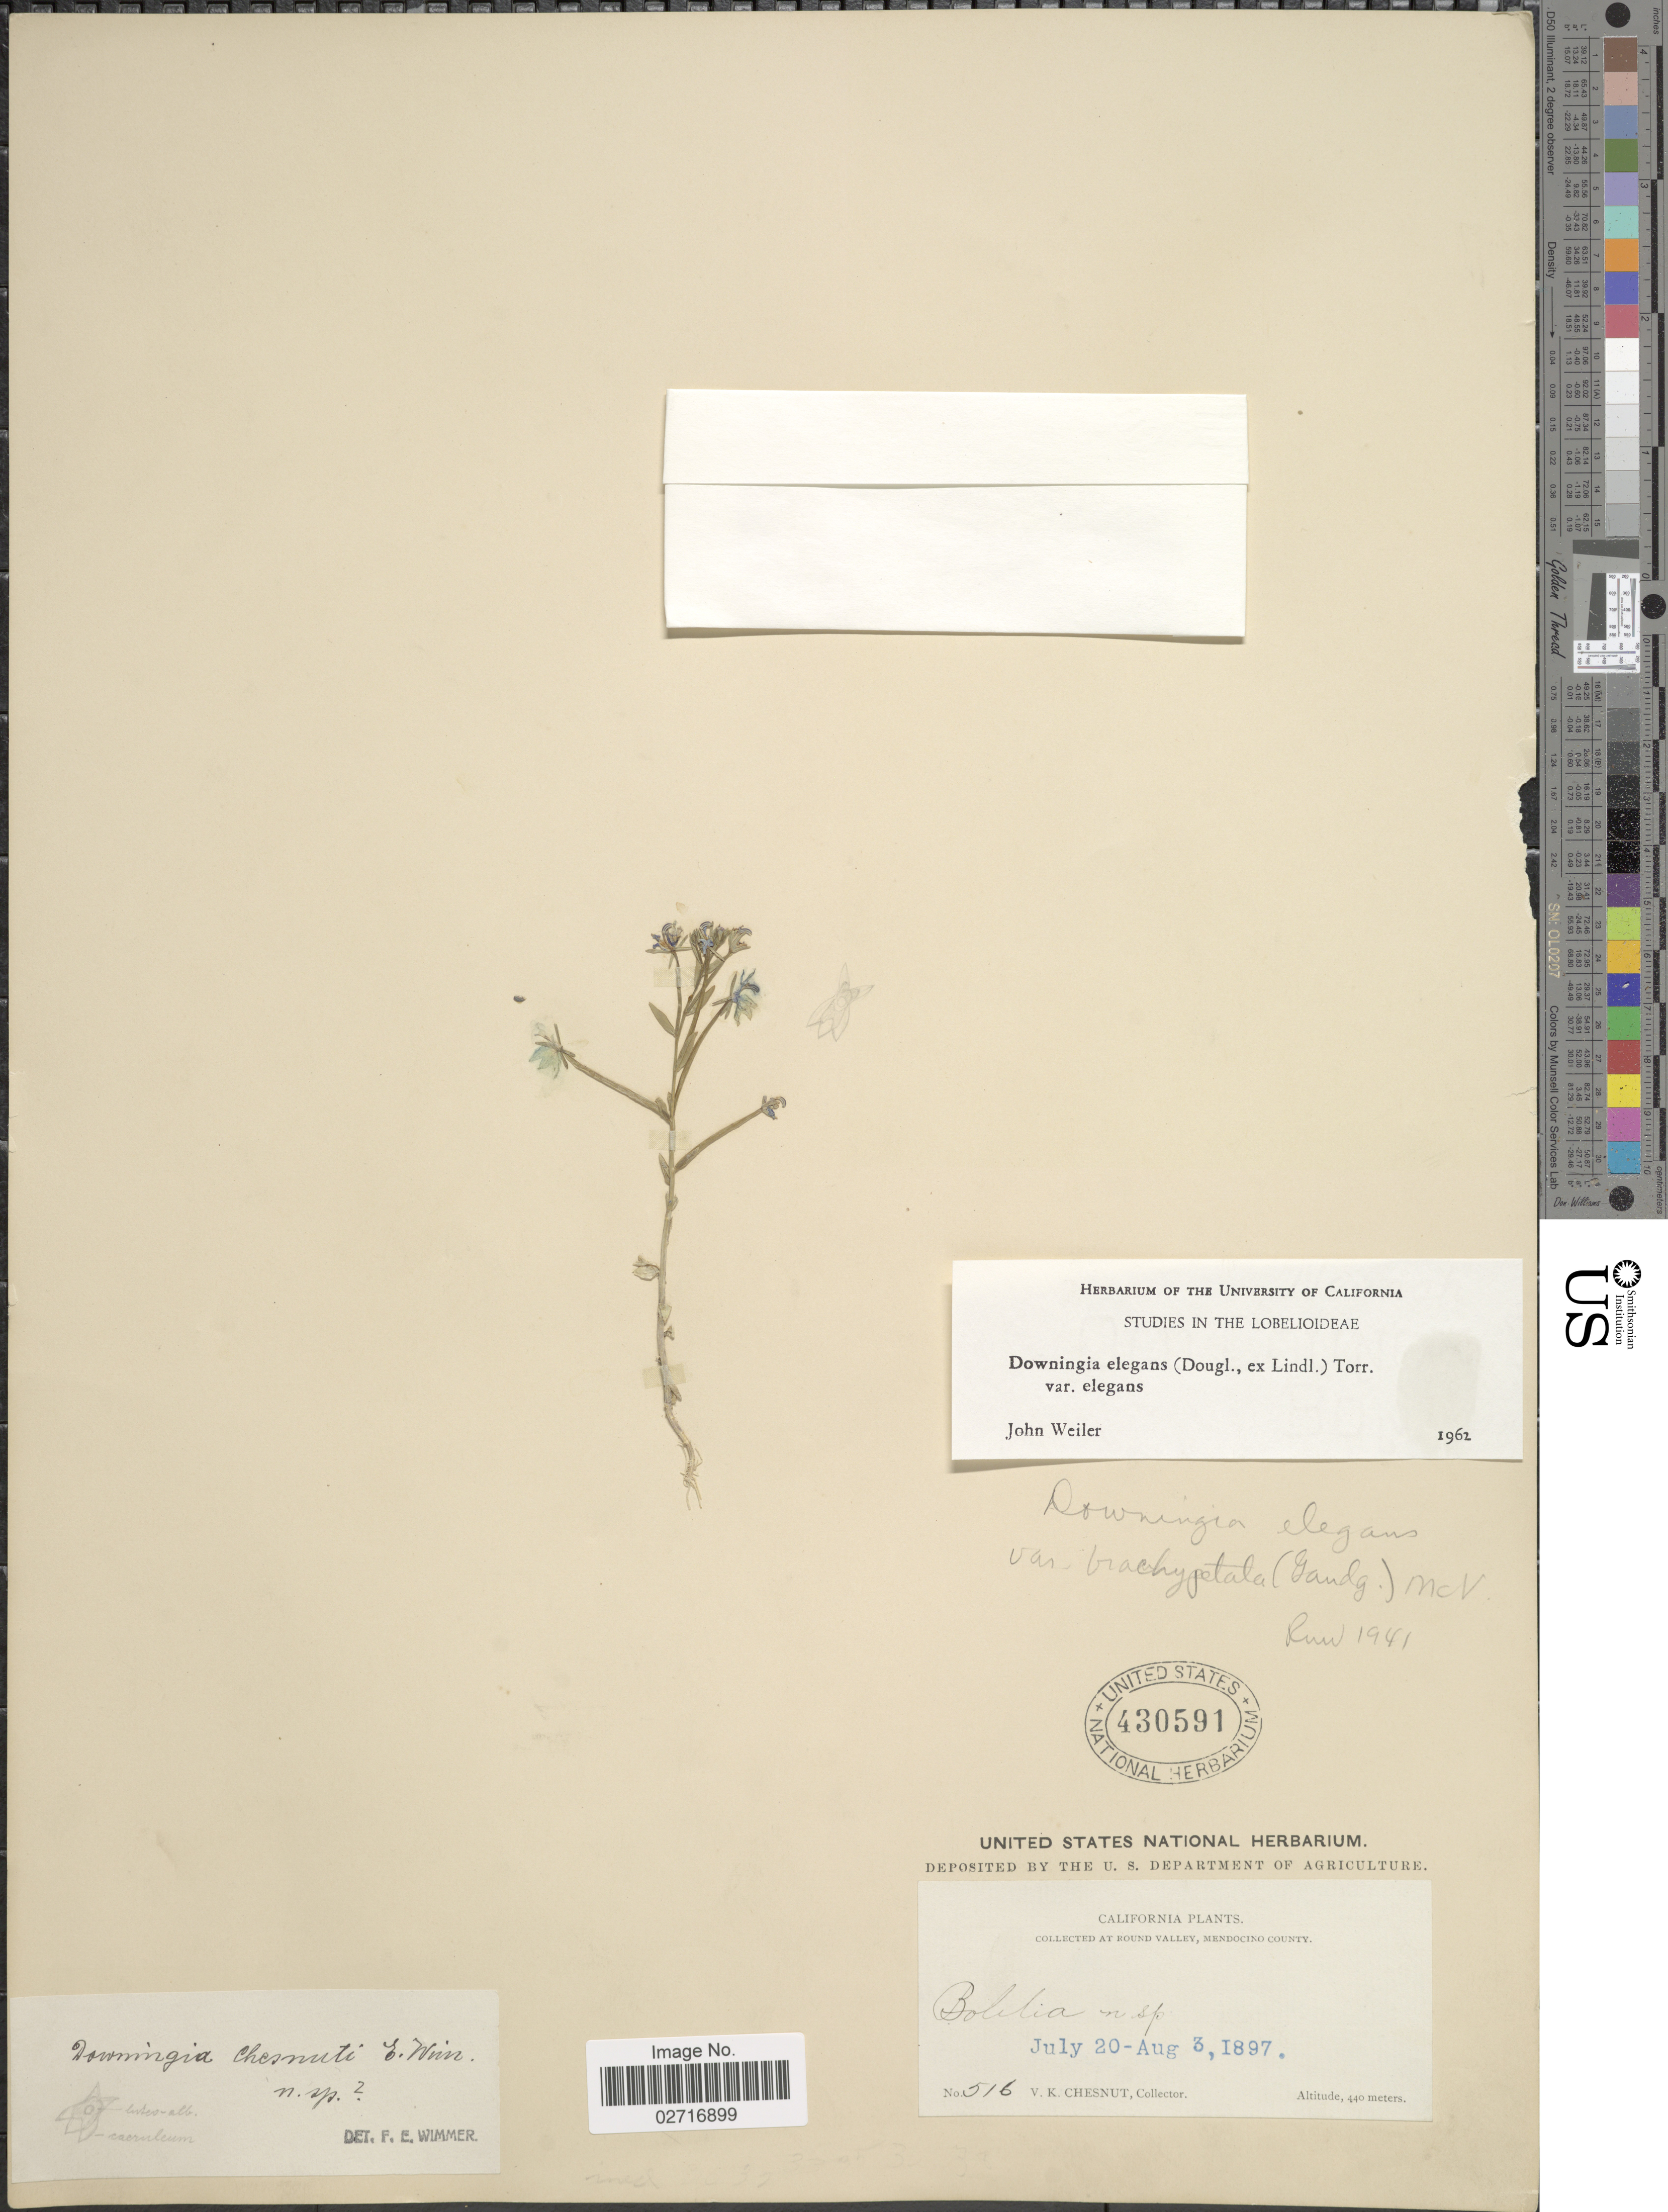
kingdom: Plantae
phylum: Tracheophyta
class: Magnoliopsida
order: Asterales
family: Campanulaceae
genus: Downingia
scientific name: Downingia elegans var. elegans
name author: (Douglas ex Lindl.) Torr. ex A. Gray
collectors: V. Chesnut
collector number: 516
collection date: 1897-07-20/1897-08-03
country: United States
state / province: California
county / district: Mendocino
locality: Round Valley, Mendocino County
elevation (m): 440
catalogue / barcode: US 430591